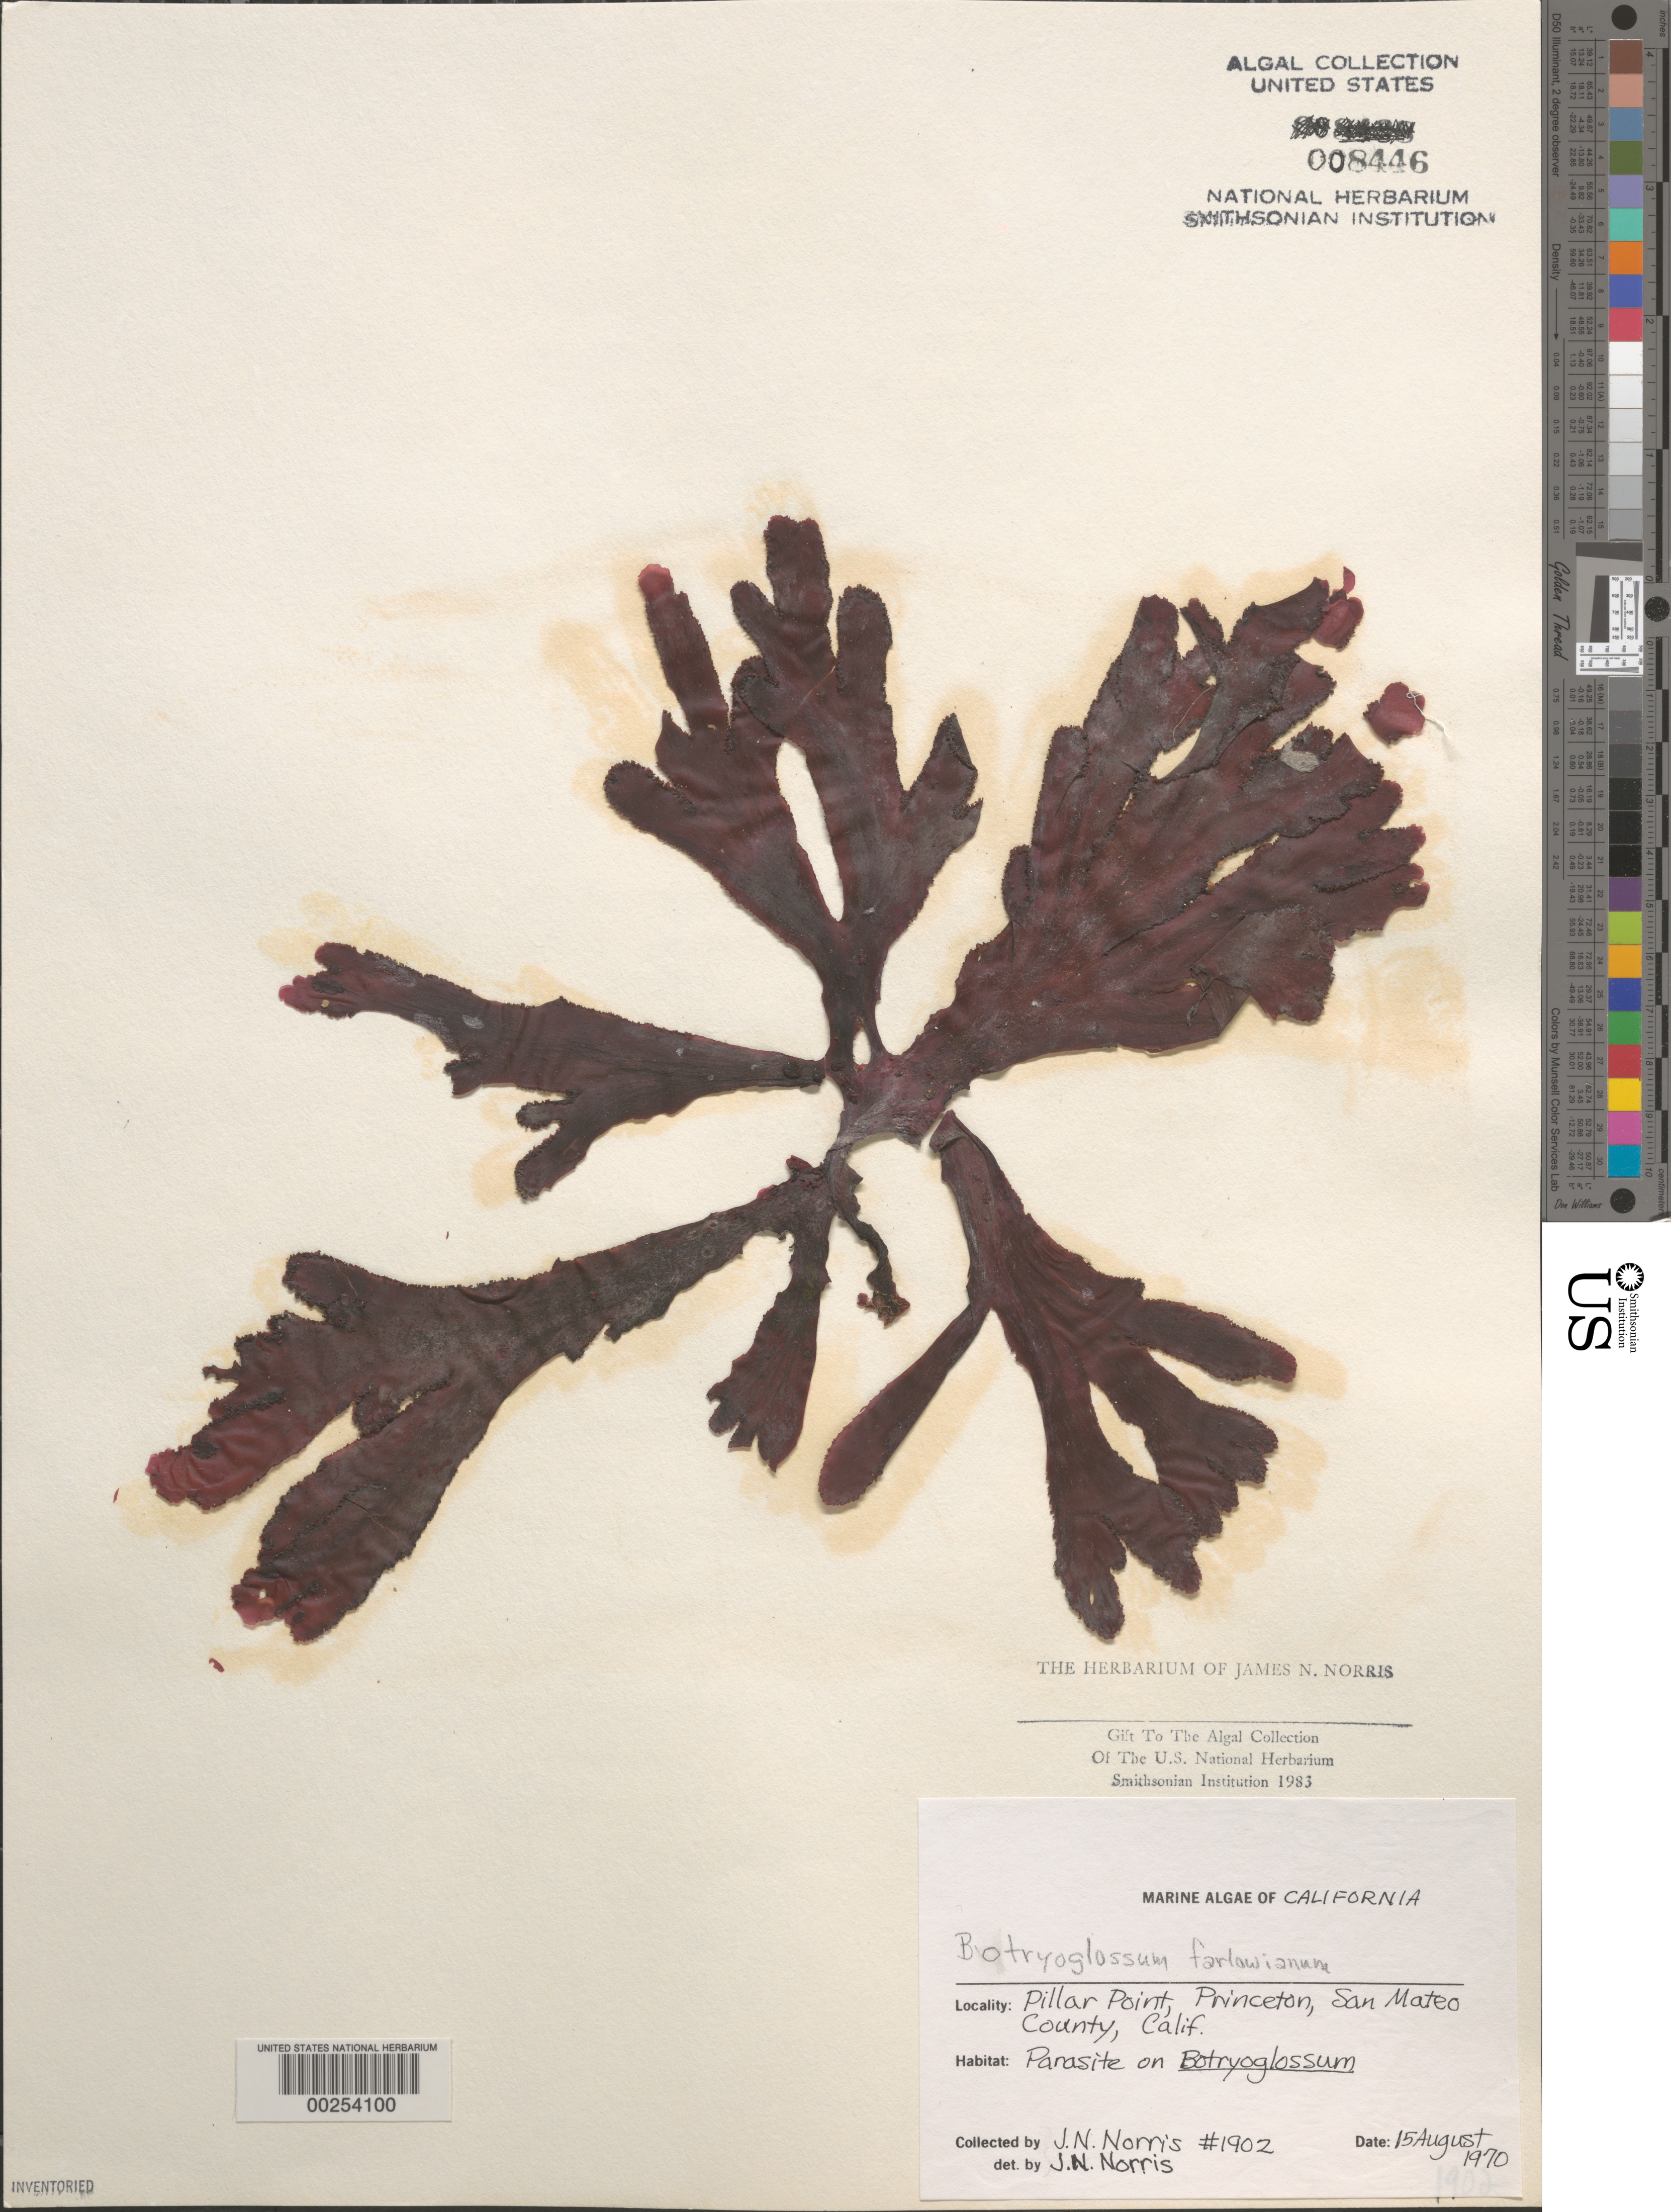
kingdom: Plantae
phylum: Rhodophyta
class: Florideophyceae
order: Ceramiales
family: Delesseriaceae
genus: Botryoglossum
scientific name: Botryoglossum farlowianum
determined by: Norris, James N.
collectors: J. N. Norris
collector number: JN-1902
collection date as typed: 15 Aug 1970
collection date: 1970-08-15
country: United States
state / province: California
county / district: San Mateo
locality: Pillar Point, Princeton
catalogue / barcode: US 8446